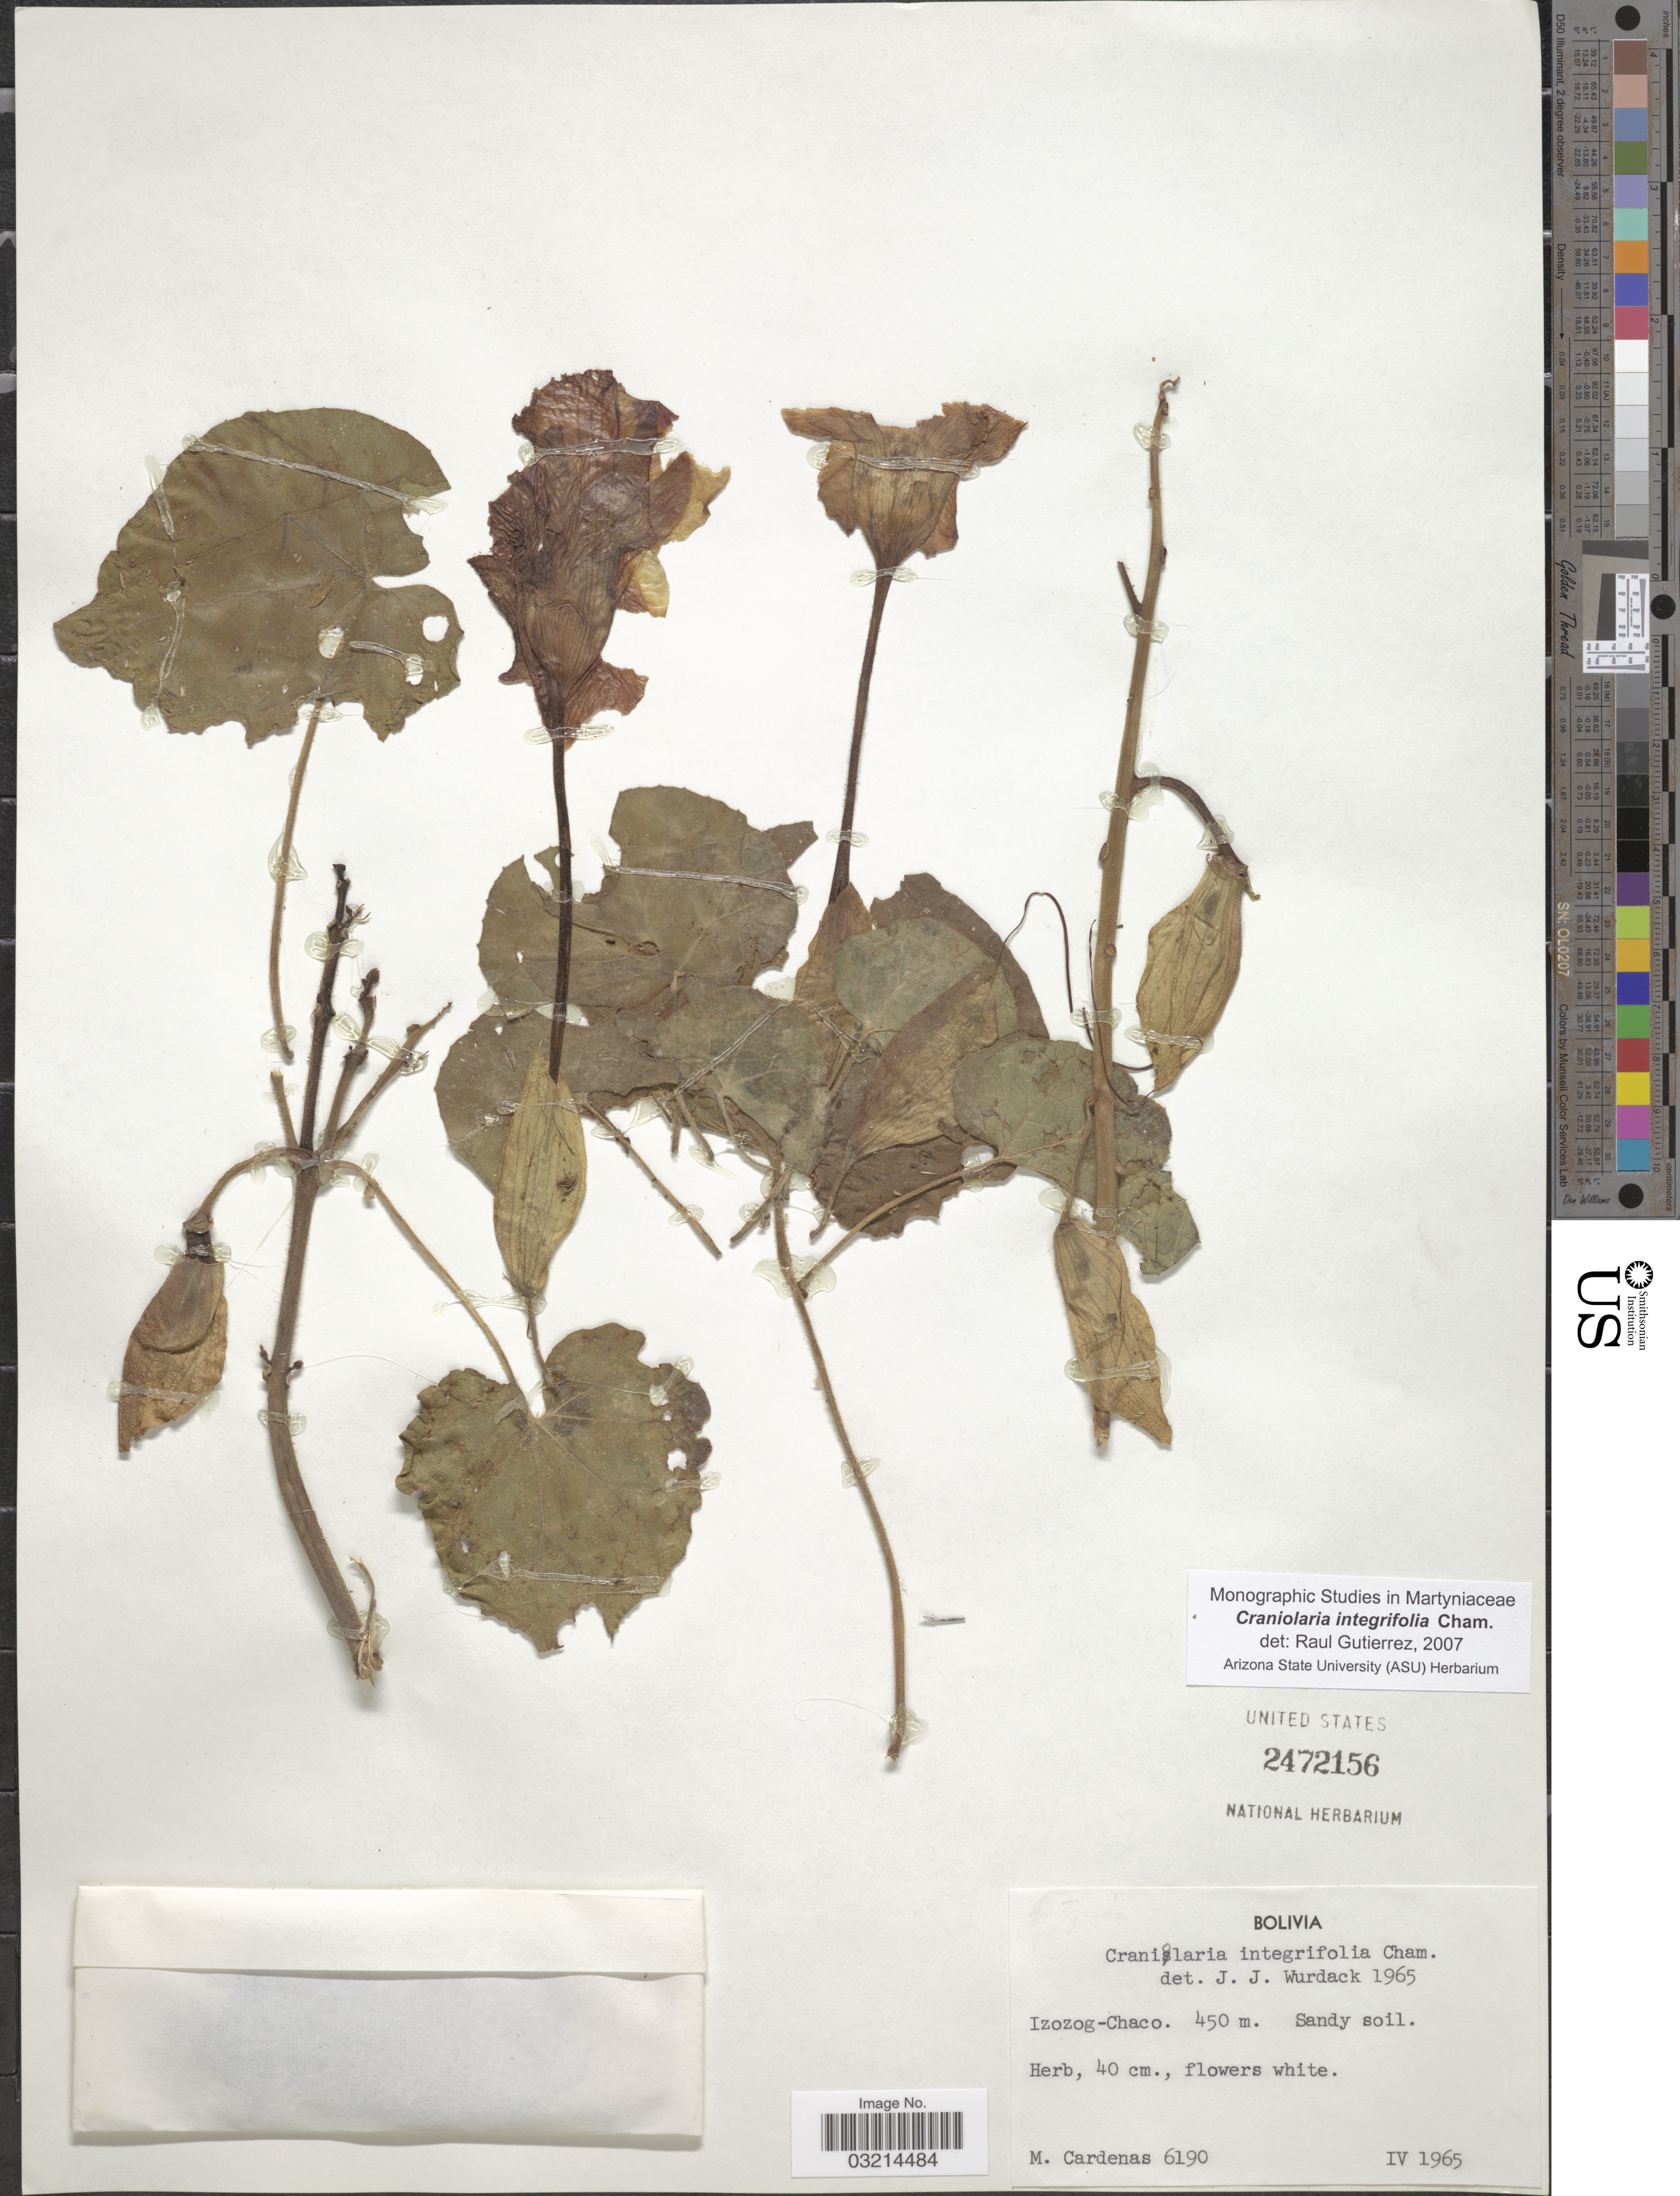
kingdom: Plantae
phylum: Tracheophyta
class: Magnoliopsida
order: Lamiales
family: Martyniaceae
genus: Craniolaria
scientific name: Craniolaria integrifolia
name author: Cham.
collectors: M. Cárdenas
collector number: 6190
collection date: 1965-04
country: Bolivia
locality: Izozog-Chaco.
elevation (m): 450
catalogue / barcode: US 2472156